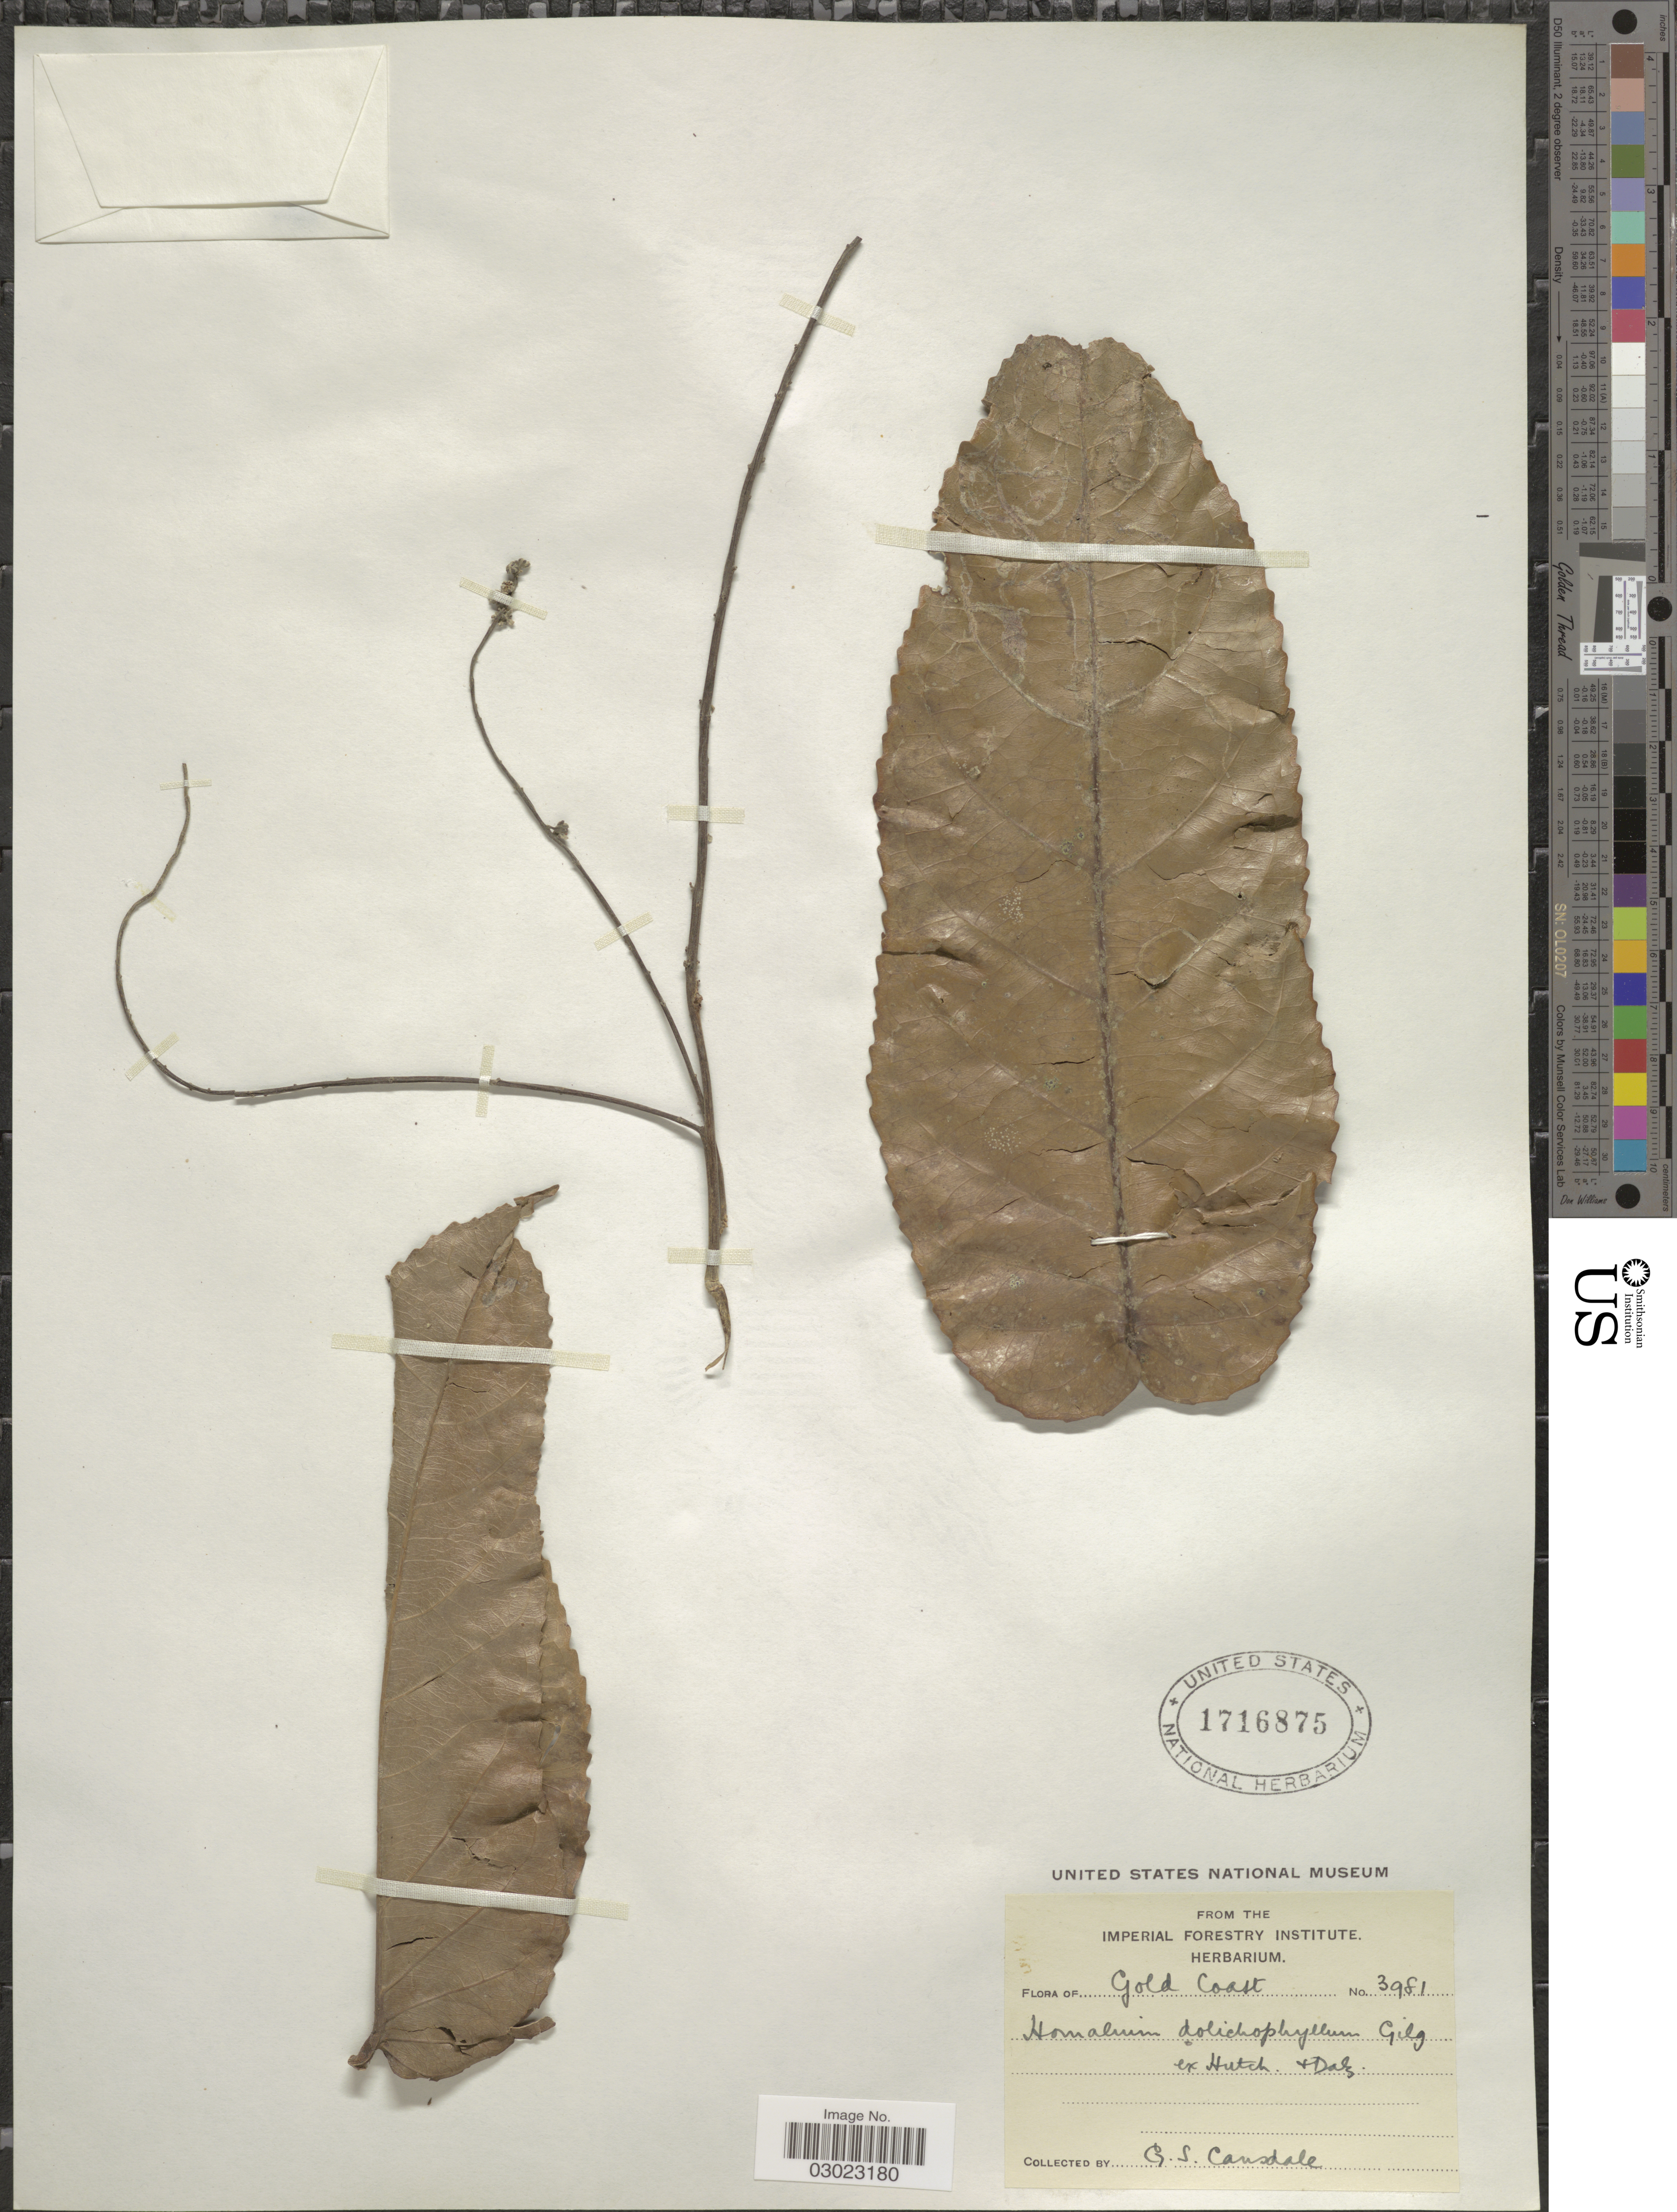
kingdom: Plantae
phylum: Tracheophyta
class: Magnoliopsida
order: Malpighiales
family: Salicaceae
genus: Homalium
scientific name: Homalium dolichophyllum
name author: Gilg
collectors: G. Cansdale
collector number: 3981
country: Ghana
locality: Gold Coast.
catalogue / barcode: US 1716875